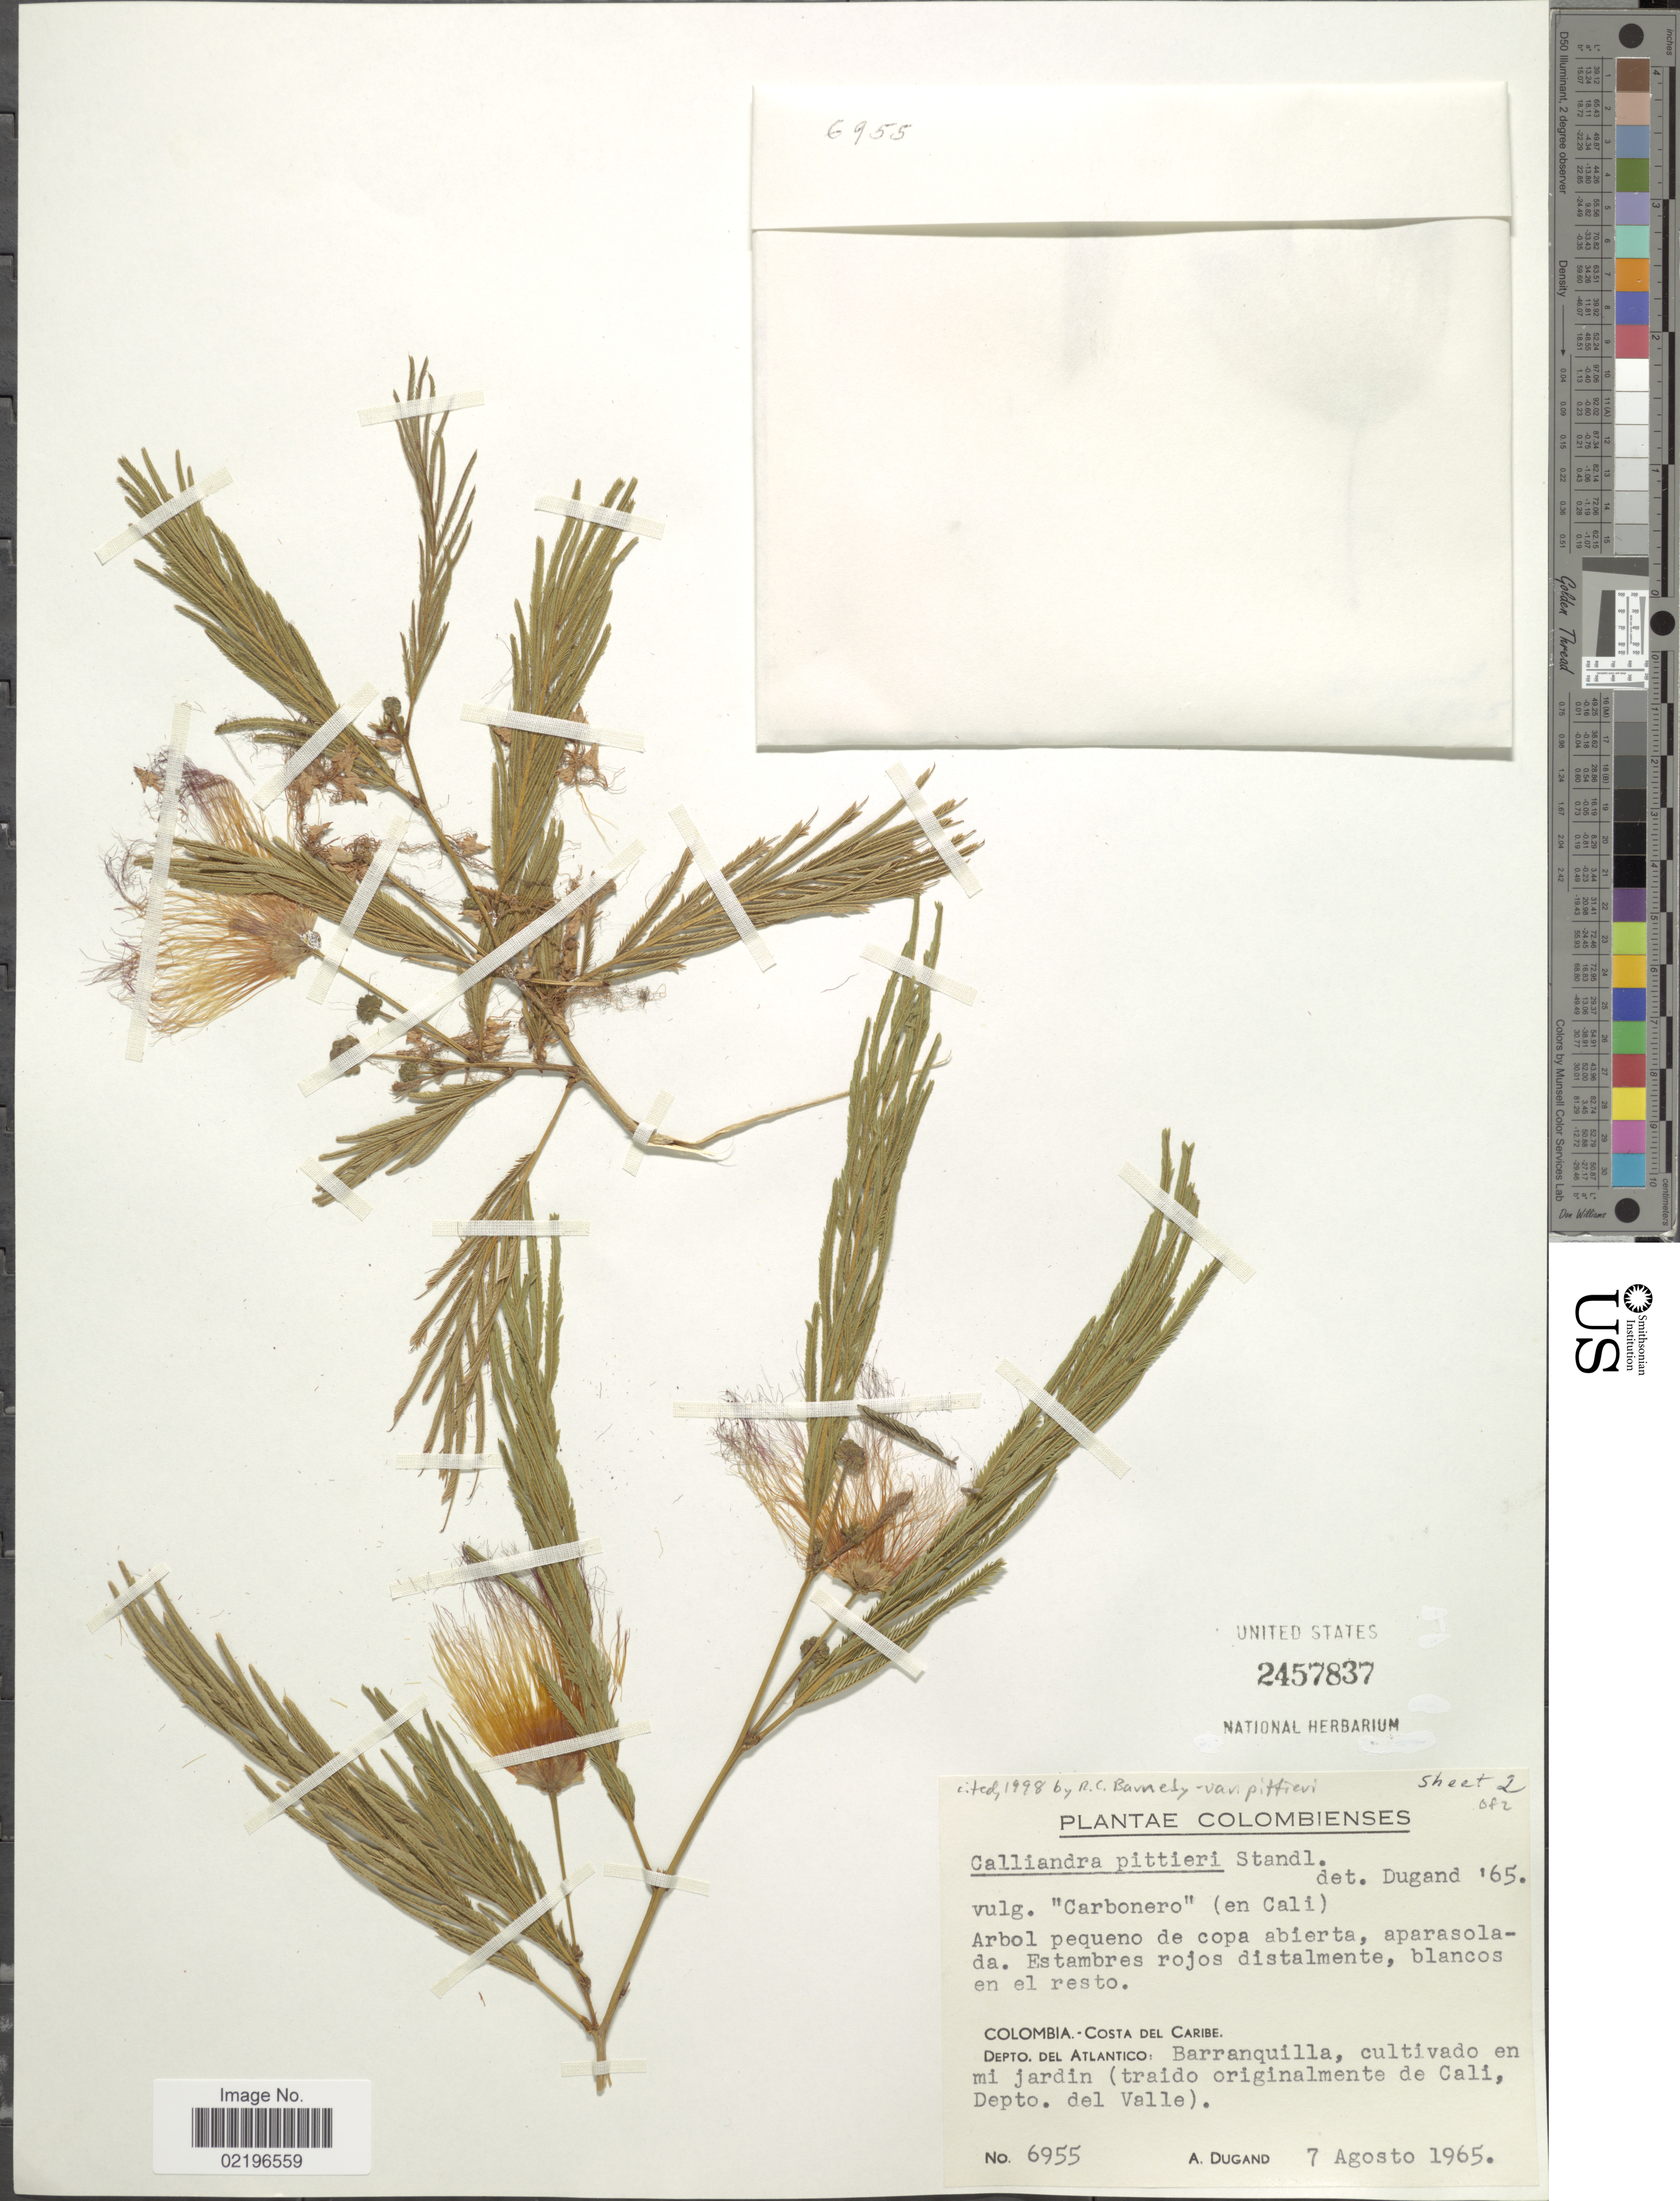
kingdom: Plantae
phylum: Tracheophyta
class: Magnoliopsida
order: Fabales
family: Fabaceae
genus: Calliandra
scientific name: Calliandra pittieri var. pittieri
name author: Standl.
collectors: A. Dugand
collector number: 6955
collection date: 1965-08-07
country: Colombia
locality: Costa del Caribe. Depto. del Atlantico. Barranquilla, cultivado en mi jardin (traido originalmente de Cali, Depto. del Valle)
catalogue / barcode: US 2457837